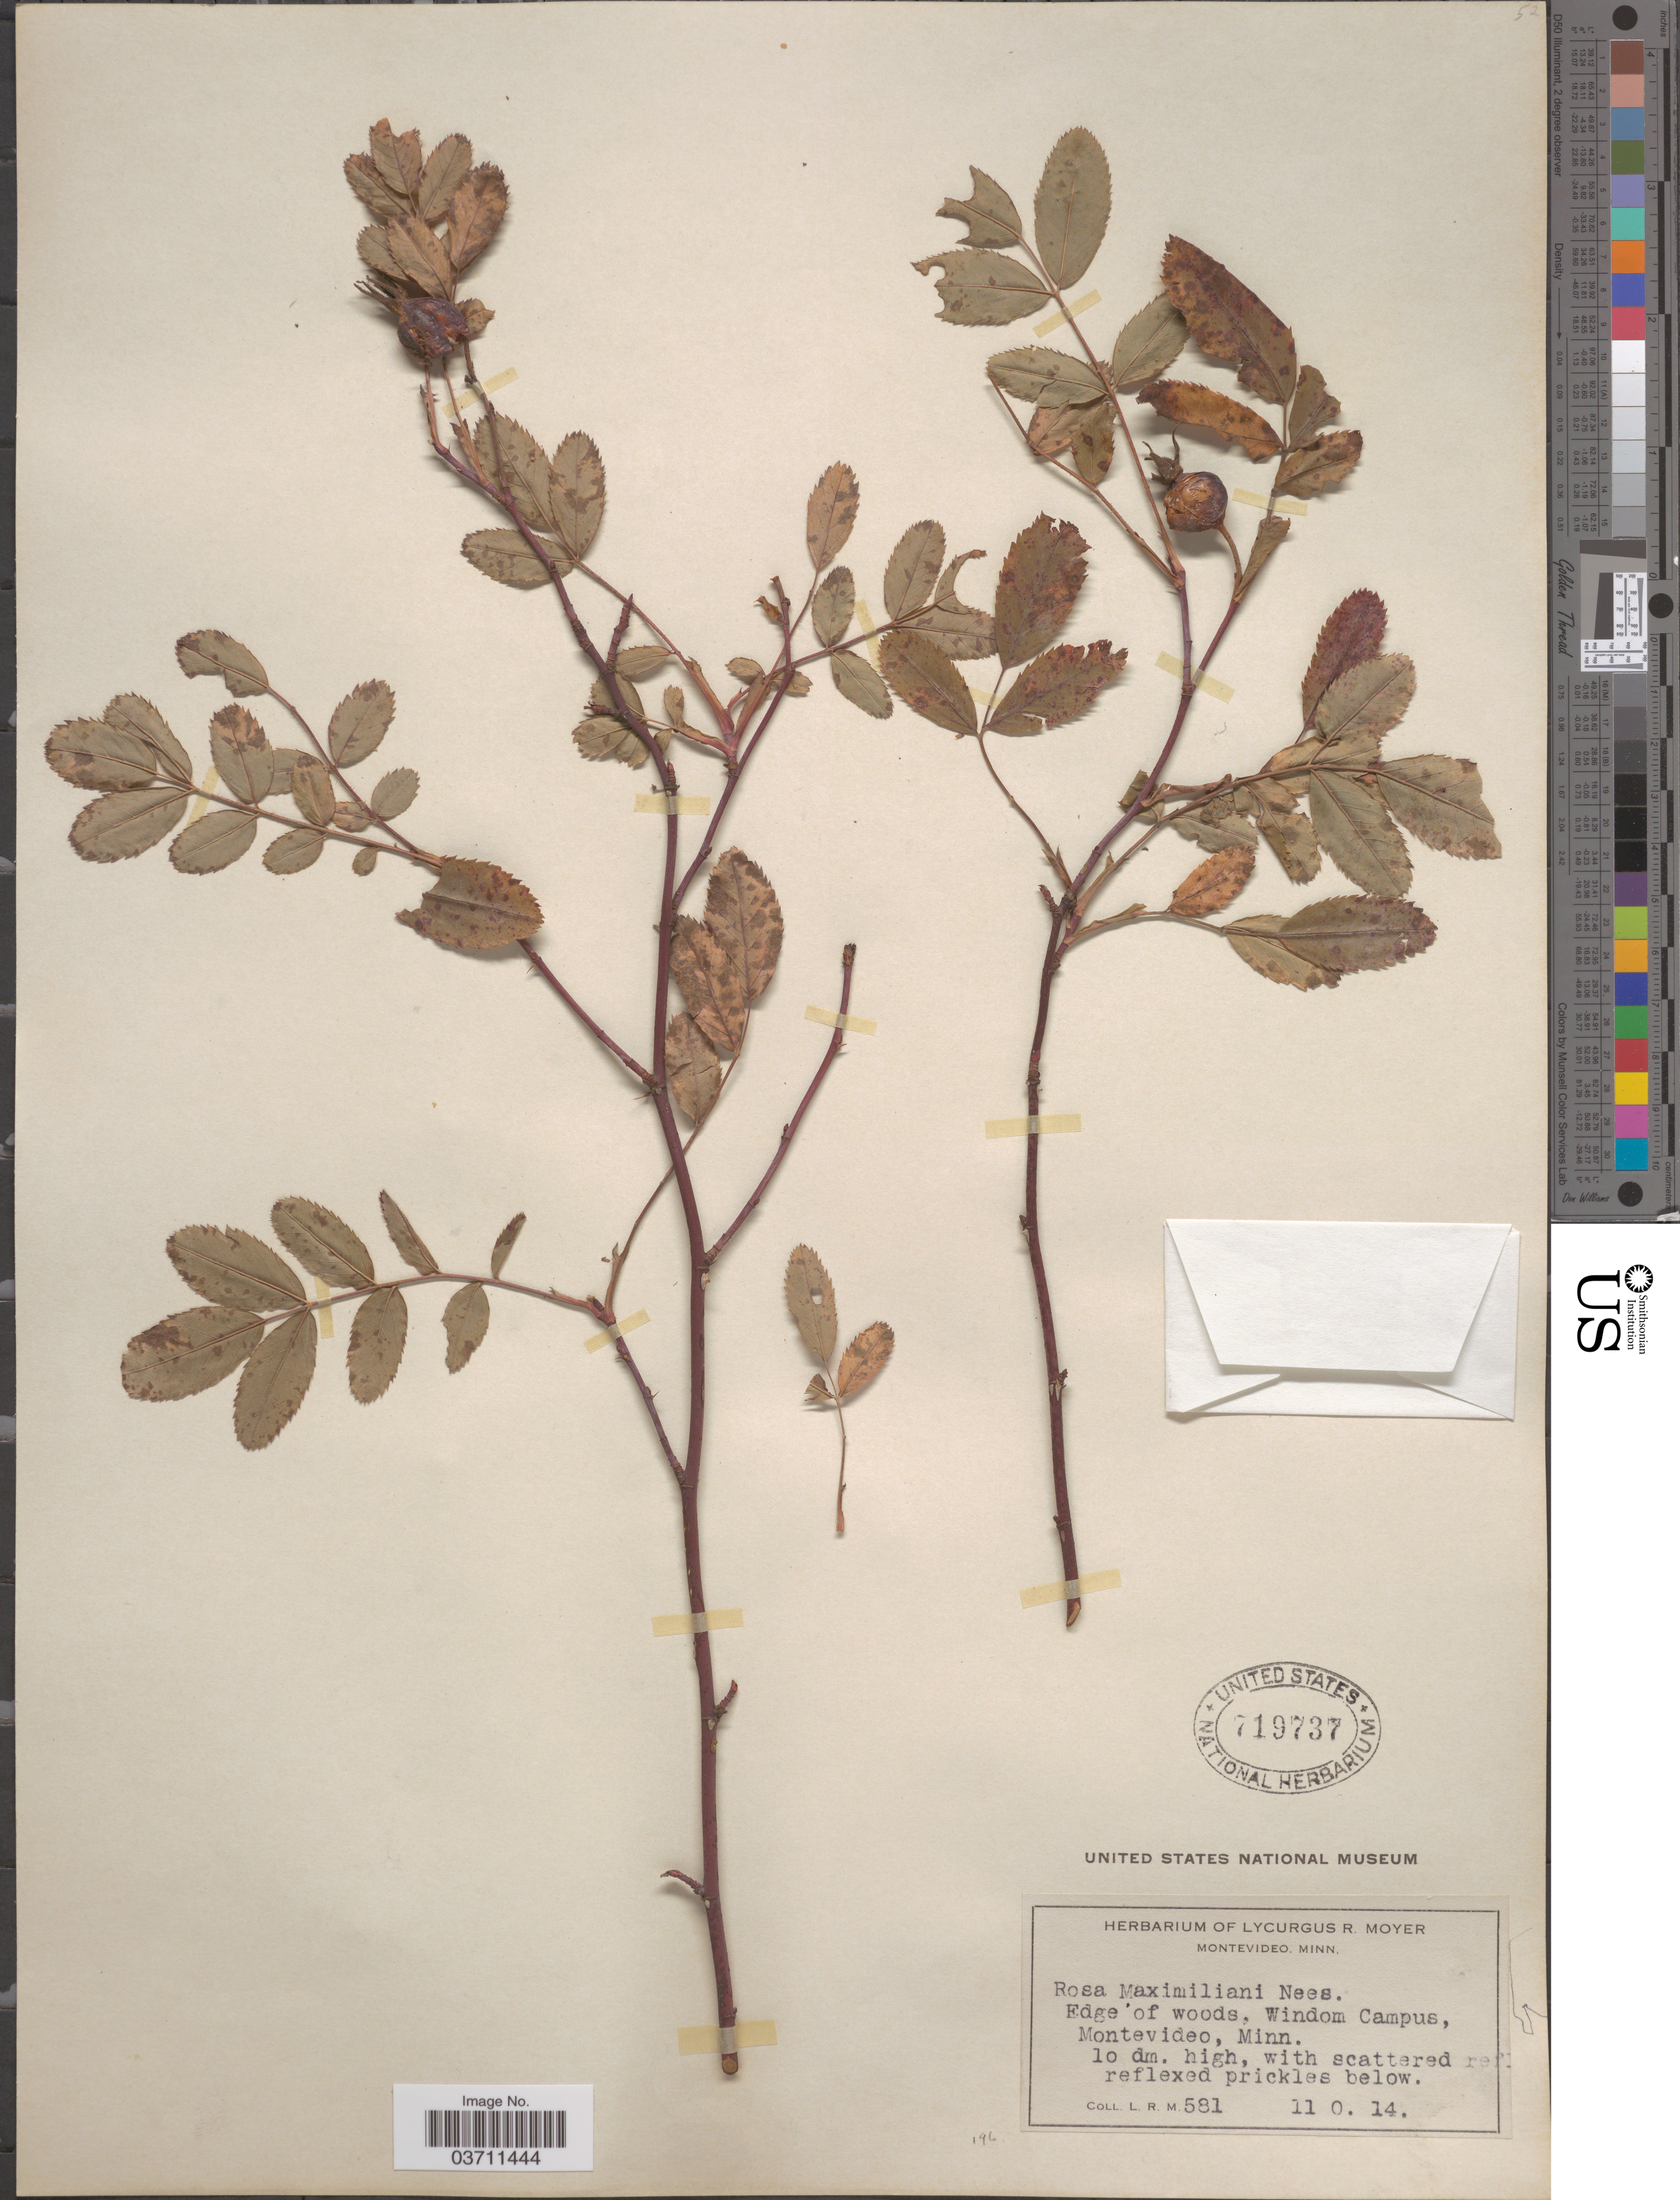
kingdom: Plantae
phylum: Tracheophyta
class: Magnoliopsida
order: Rosales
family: Rosaceae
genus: Rosa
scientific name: Rosa maximiliani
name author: Nees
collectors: L. Moyer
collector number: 581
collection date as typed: Transcribed d/m/y: 11/10/14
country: United States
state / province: Minnesota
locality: Windom Campus, Montevideo.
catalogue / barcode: US 719737